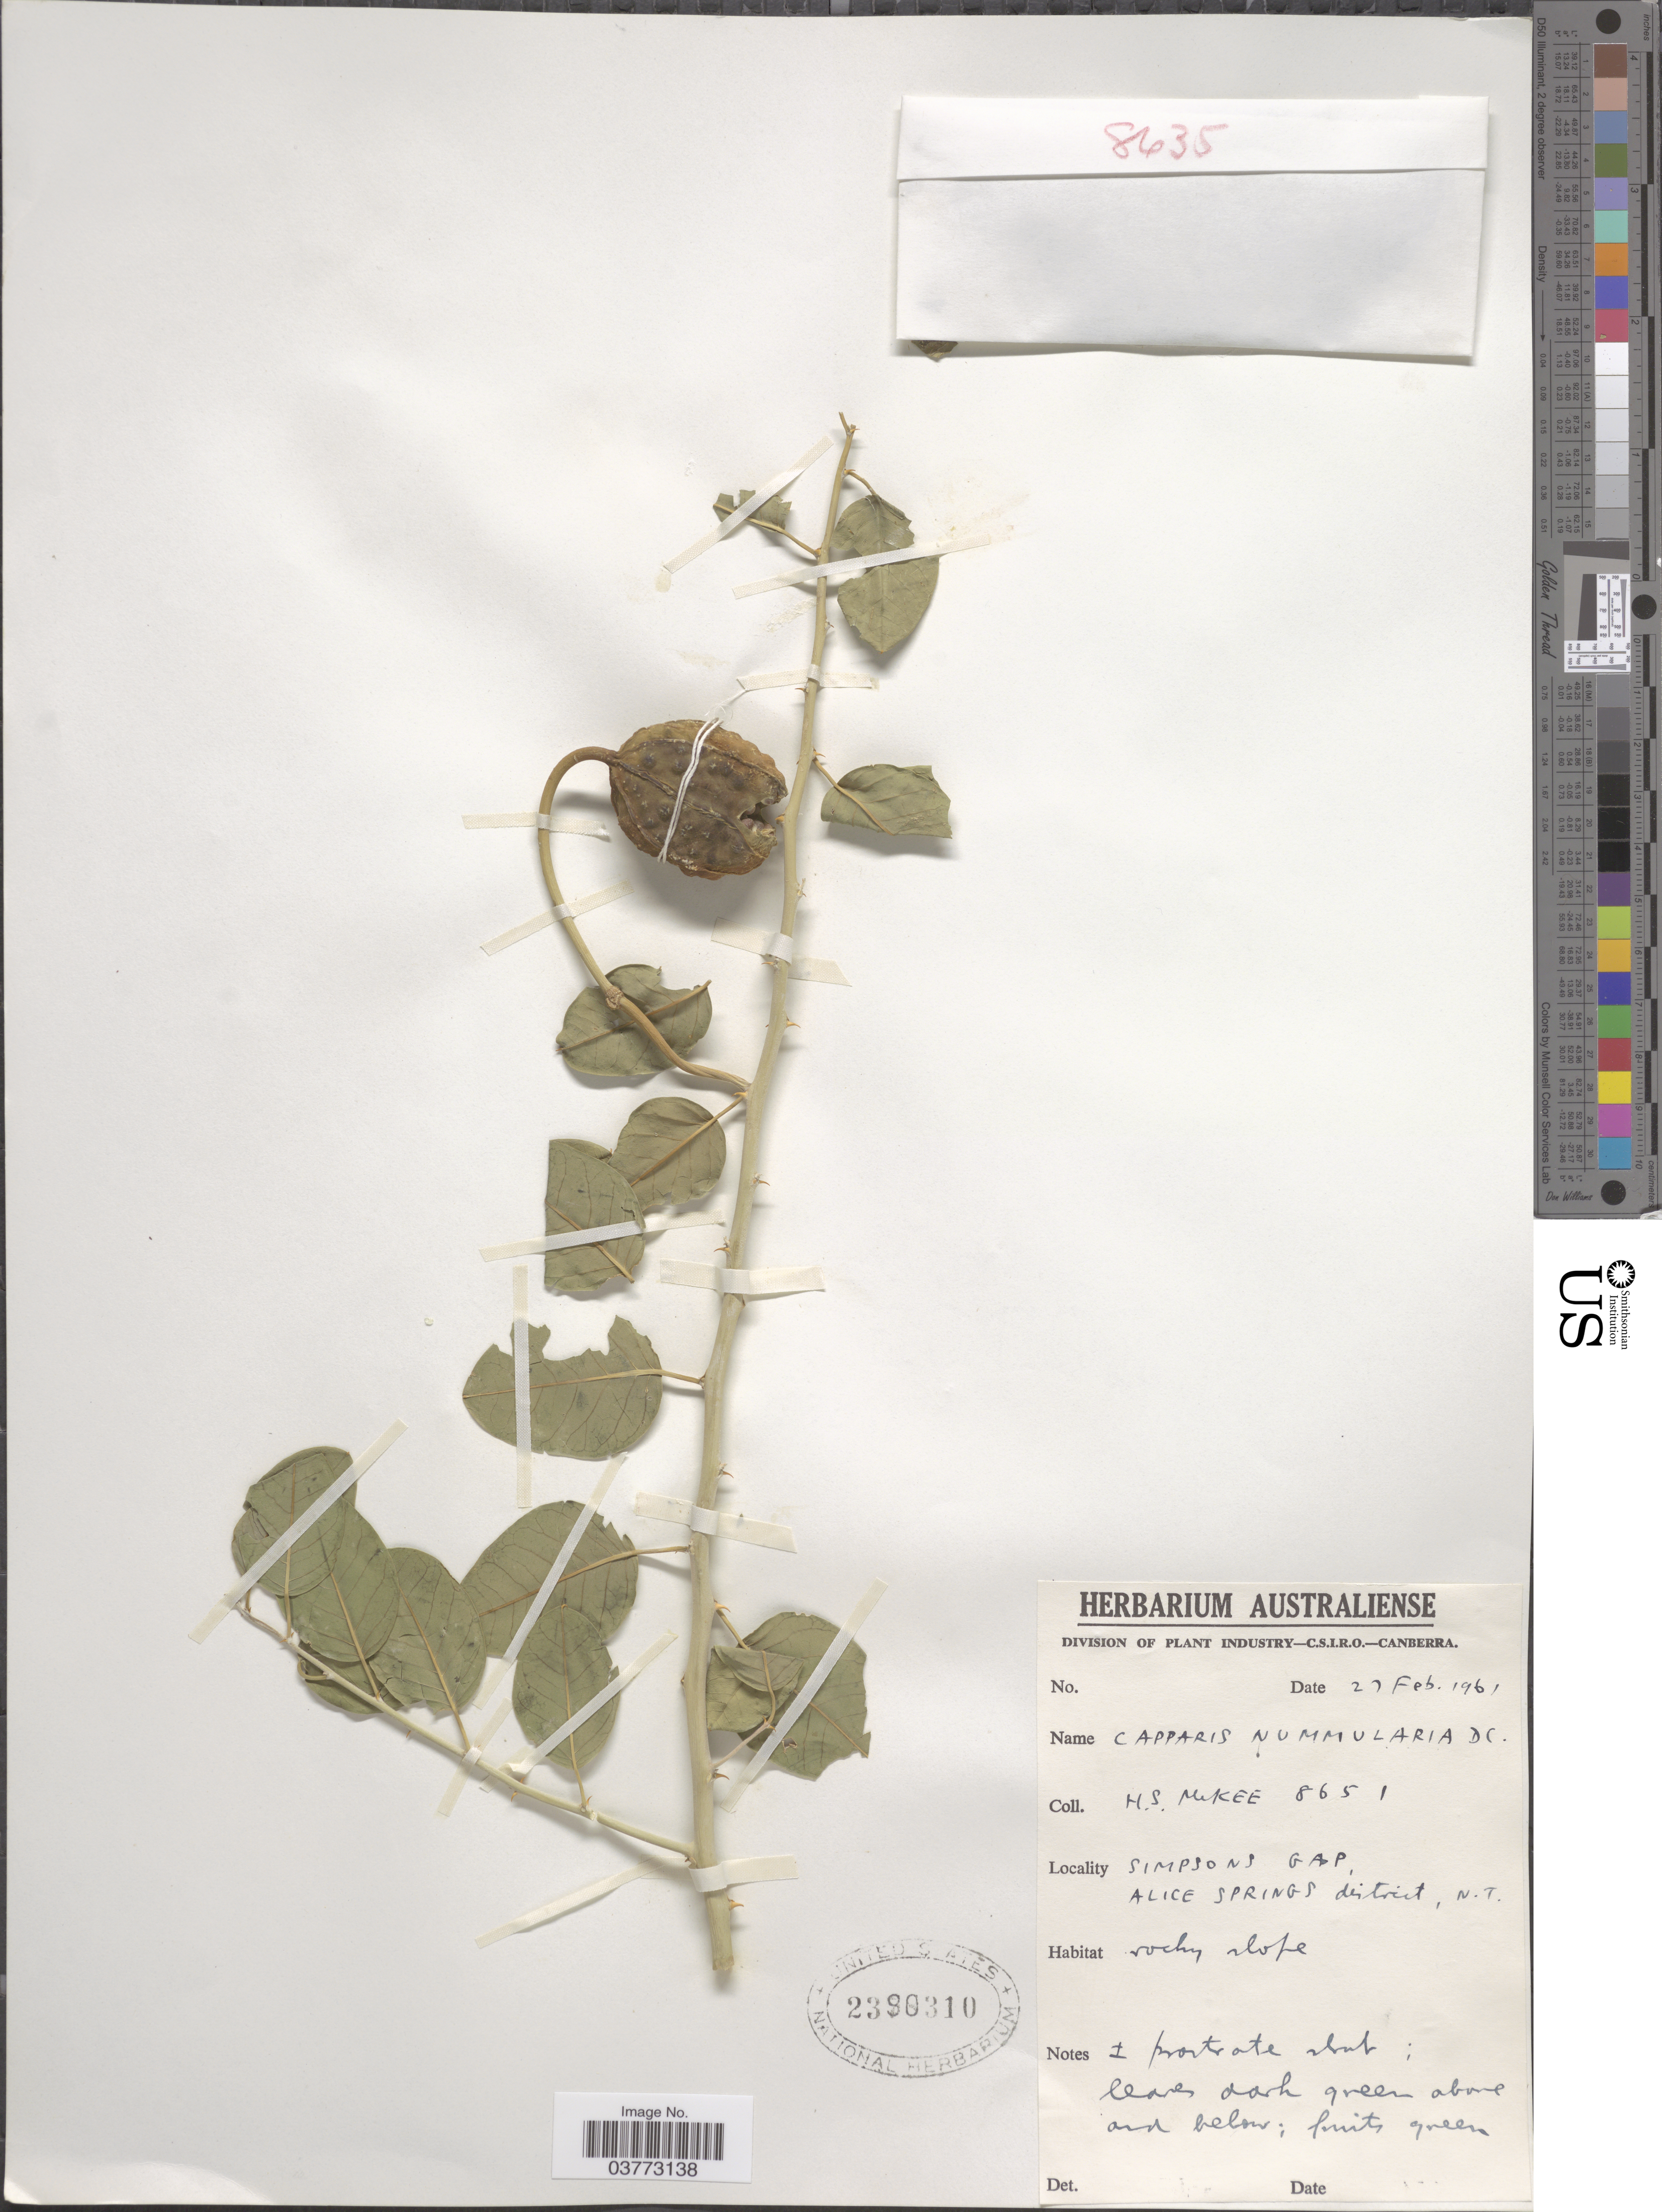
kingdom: Plantae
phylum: Tracheophyta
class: Magnoliopsida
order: Brassicales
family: Capparaceae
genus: Capparis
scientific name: Capparis spinosa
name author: L.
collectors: H. S. McKee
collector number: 8651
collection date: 1961-02-27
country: Australia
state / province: Northern Territory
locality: Simpsons Gap, Alice Springs district.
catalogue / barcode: US 2390310